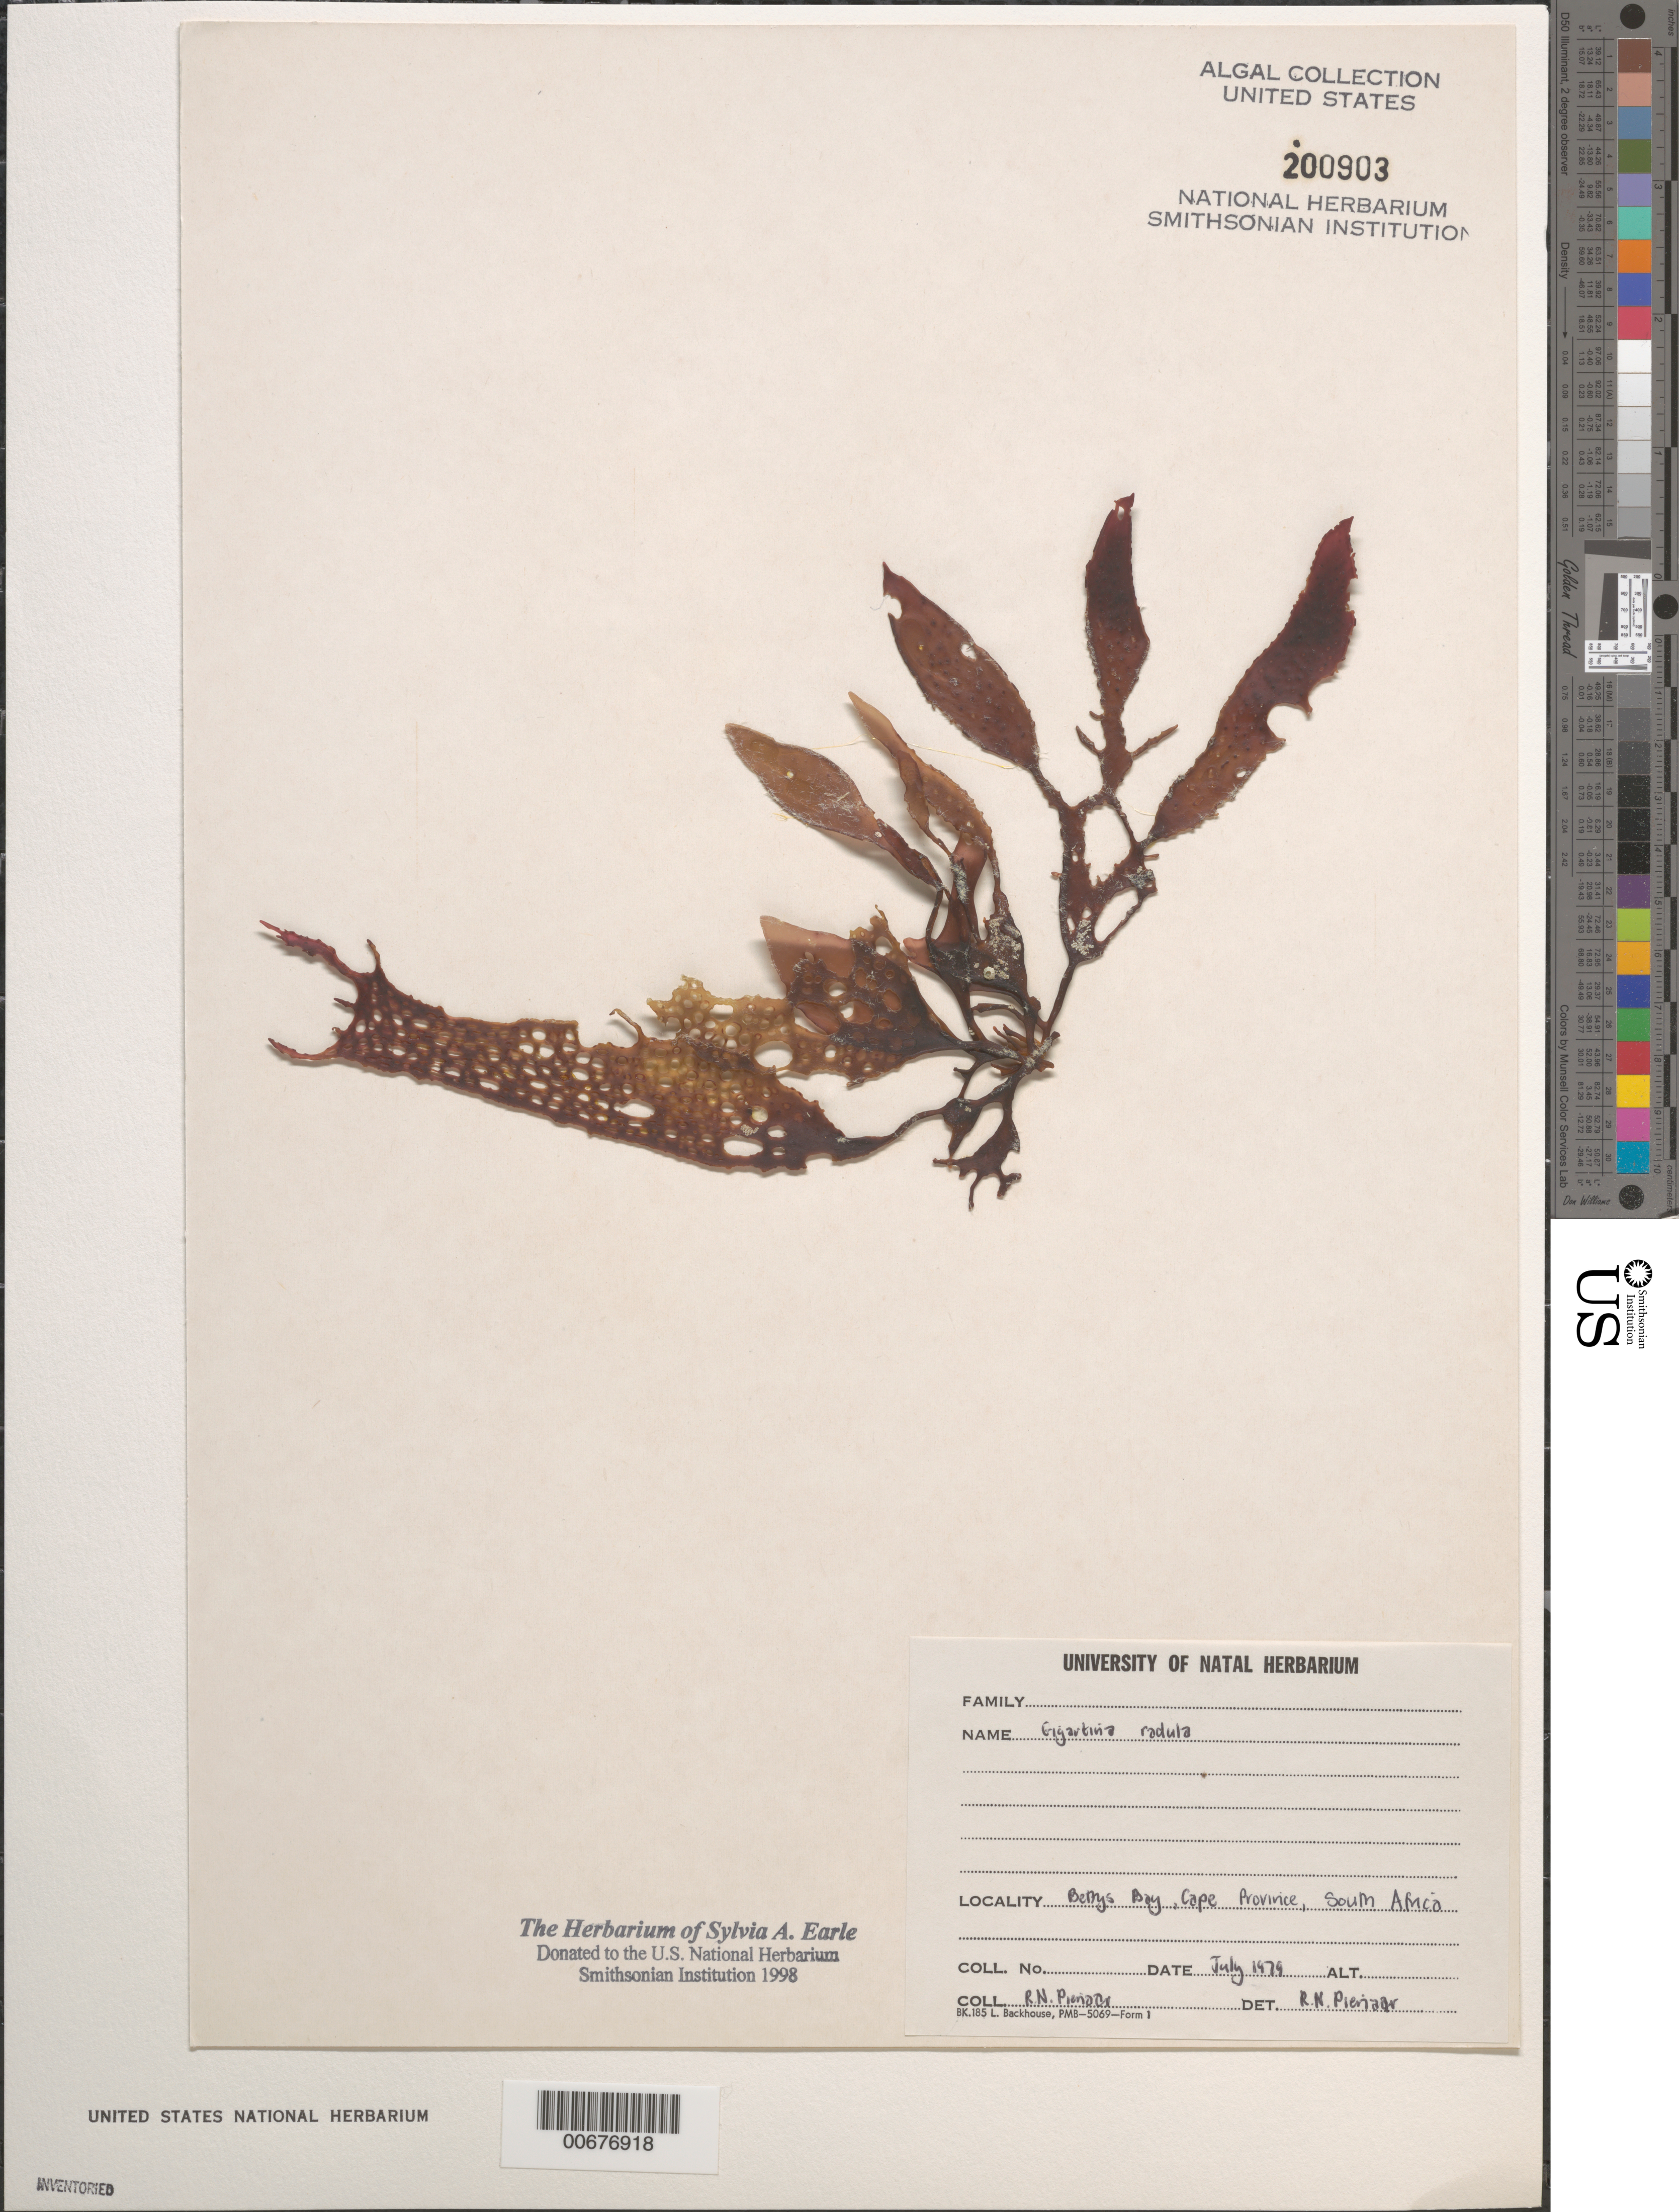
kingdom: Plantae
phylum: Rhodophyta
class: Florideophyceae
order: Gigartinales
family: Gigartinaceae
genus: Sarcothalia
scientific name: Sarcothalia radula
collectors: R. Pienaar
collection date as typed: Jul 1979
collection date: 1979-07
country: South Africa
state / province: Western Cape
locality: Bettys Bay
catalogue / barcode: US 200903